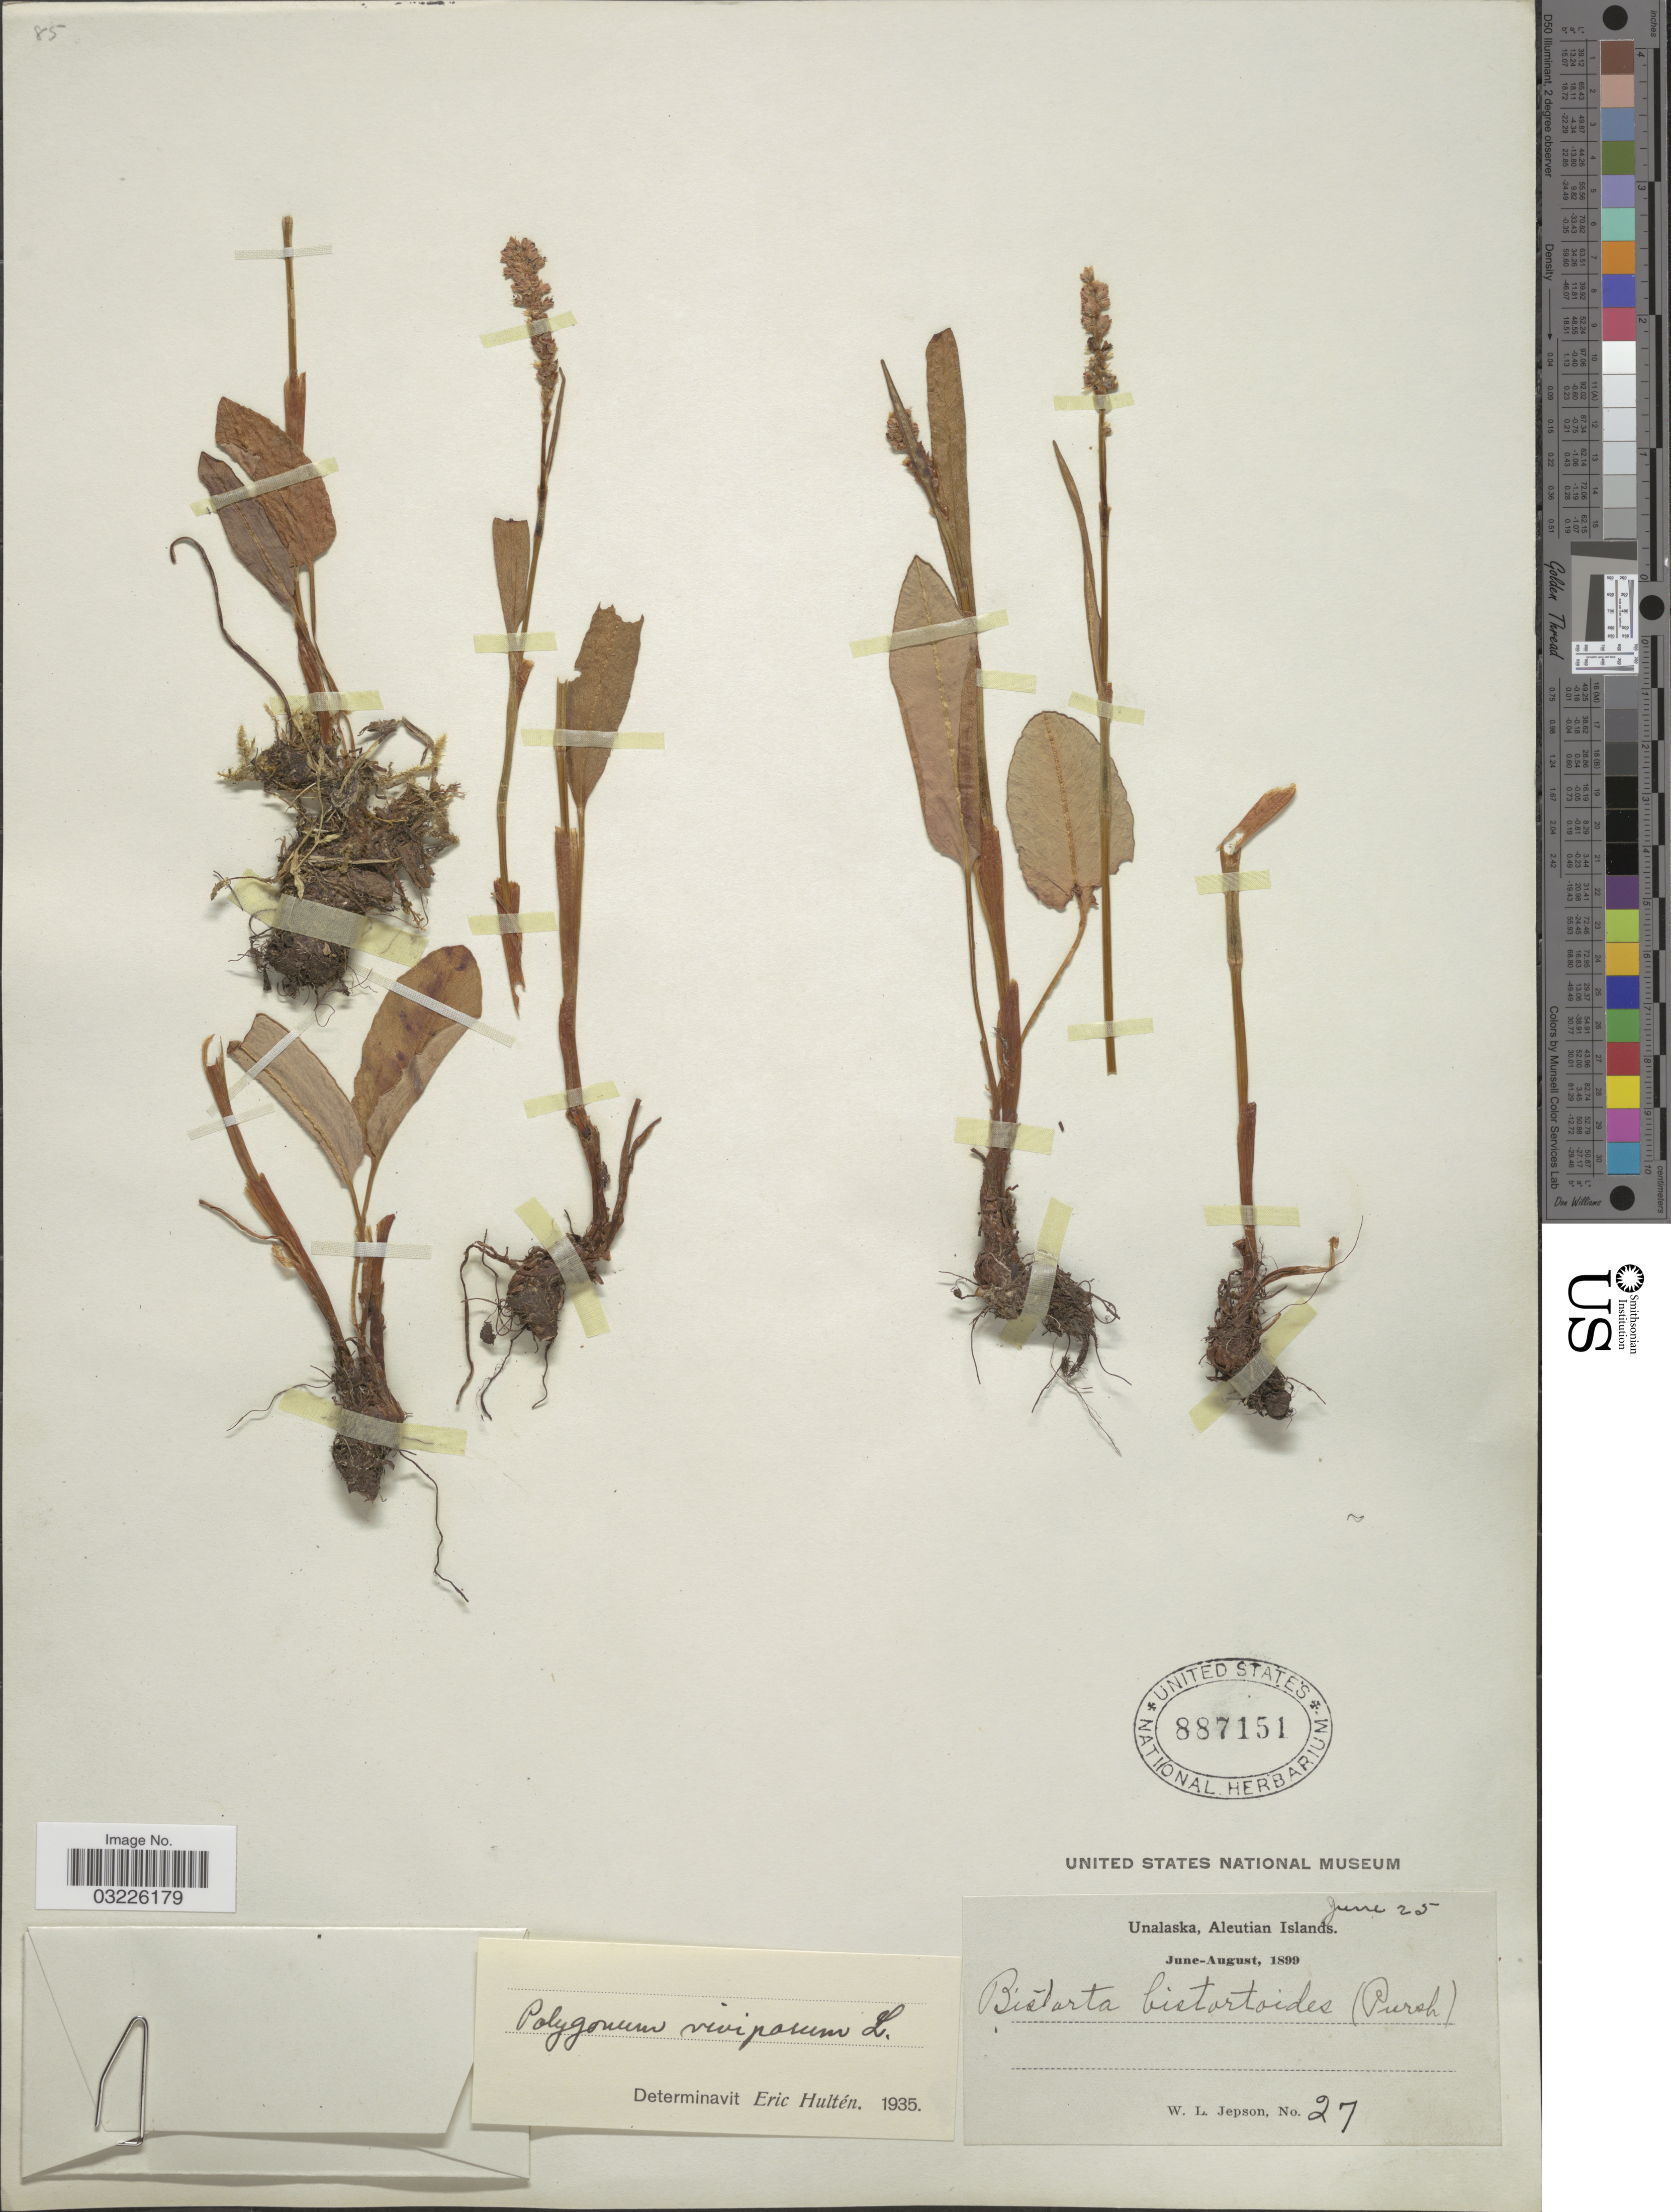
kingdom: Plantae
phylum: Tracheophyta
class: Magnoliopsida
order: Caryophyllales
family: Polygonaceae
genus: Bistorta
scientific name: Bistorta vivipara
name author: (L.) Delarbre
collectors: W. L. Jepson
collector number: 27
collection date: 1899-06-25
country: United States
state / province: Alaska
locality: Unalaska, Aleutian Islands.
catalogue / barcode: US 887151